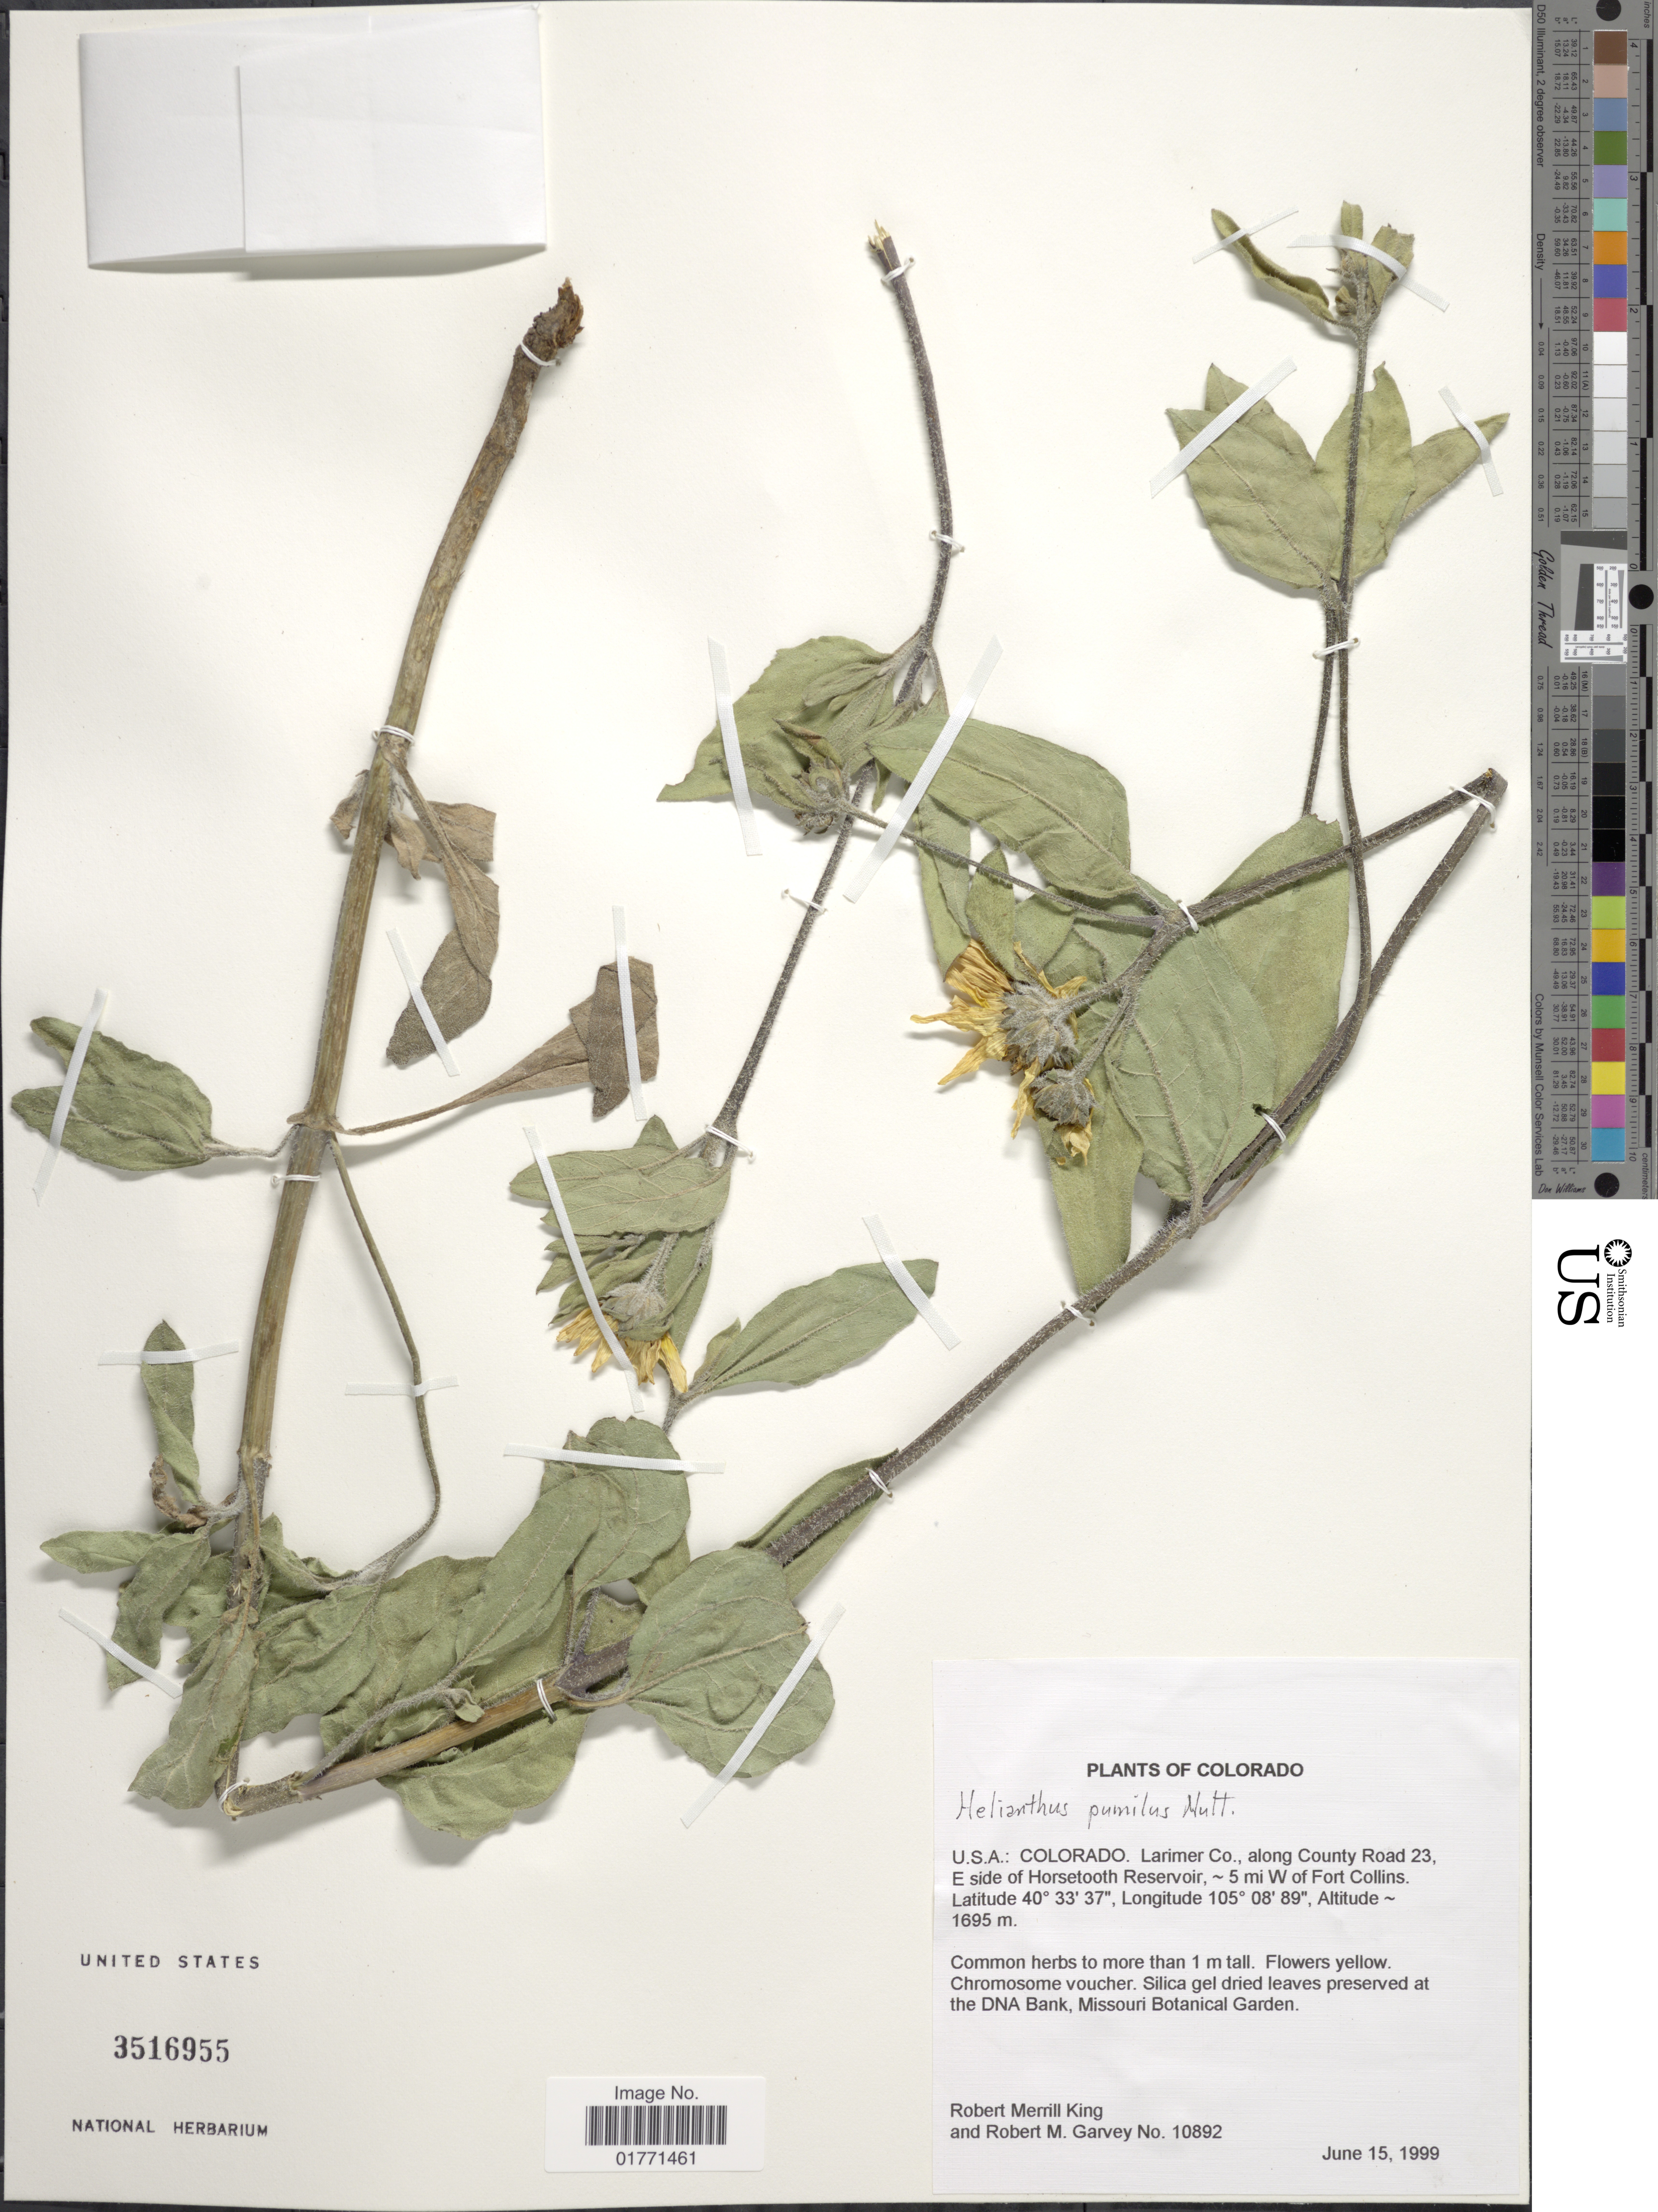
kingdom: Plantae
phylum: Tracheophyta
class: Magnoliopsida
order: Asterales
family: Asteraceae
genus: Helianthus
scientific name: Helianthus pumilis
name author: Nutt.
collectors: R. M. King & R. Garvey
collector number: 10892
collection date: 1999-06-15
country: United States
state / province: Colorado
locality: Larimer Co., along County Road 23 E side of Horsetooth Reservoir, - 5 mi W of Fort Collins.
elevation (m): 1695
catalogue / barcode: US 3516955